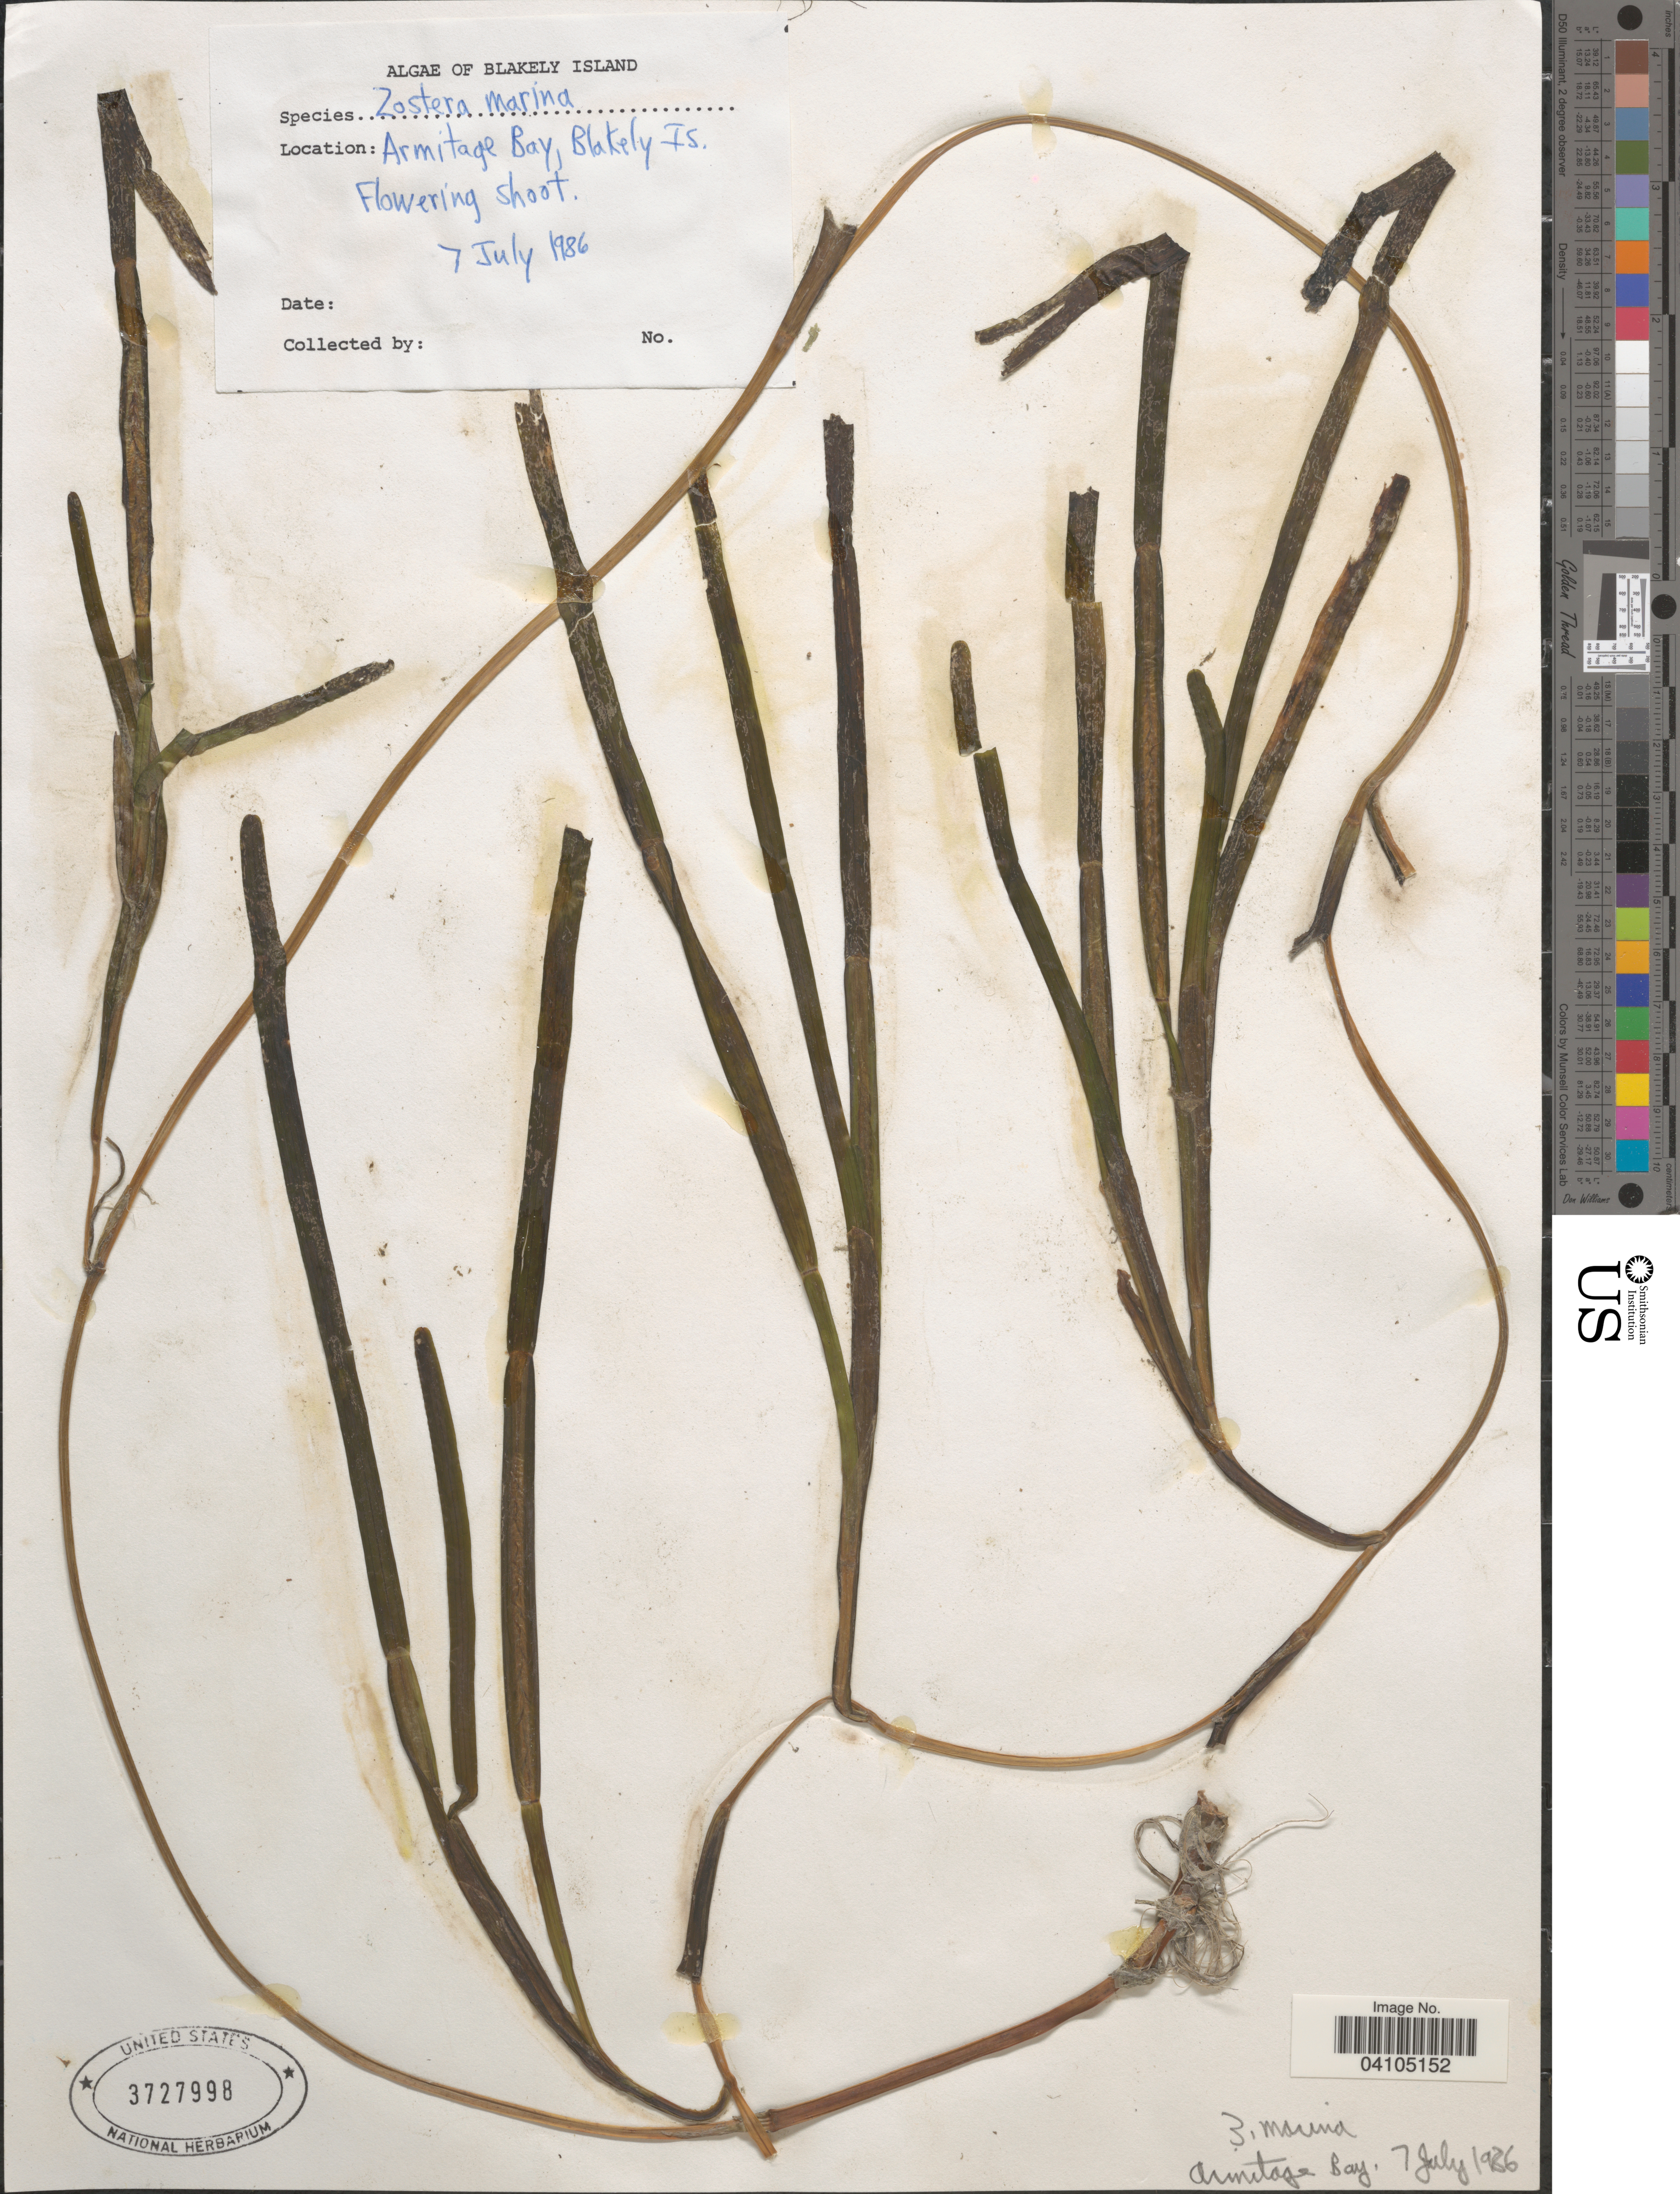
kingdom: Plantae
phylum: Tracheophyta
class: Liliopsida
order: Alismatales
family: Zosteraceae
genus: Zostera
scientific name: Zostera marina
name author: L.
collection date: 1986-07-07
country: United States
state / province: Washington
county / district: San Juan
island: Blakely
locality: Blakely Island. Armitage Bay, Blakely Is.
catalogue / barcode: US 3727998